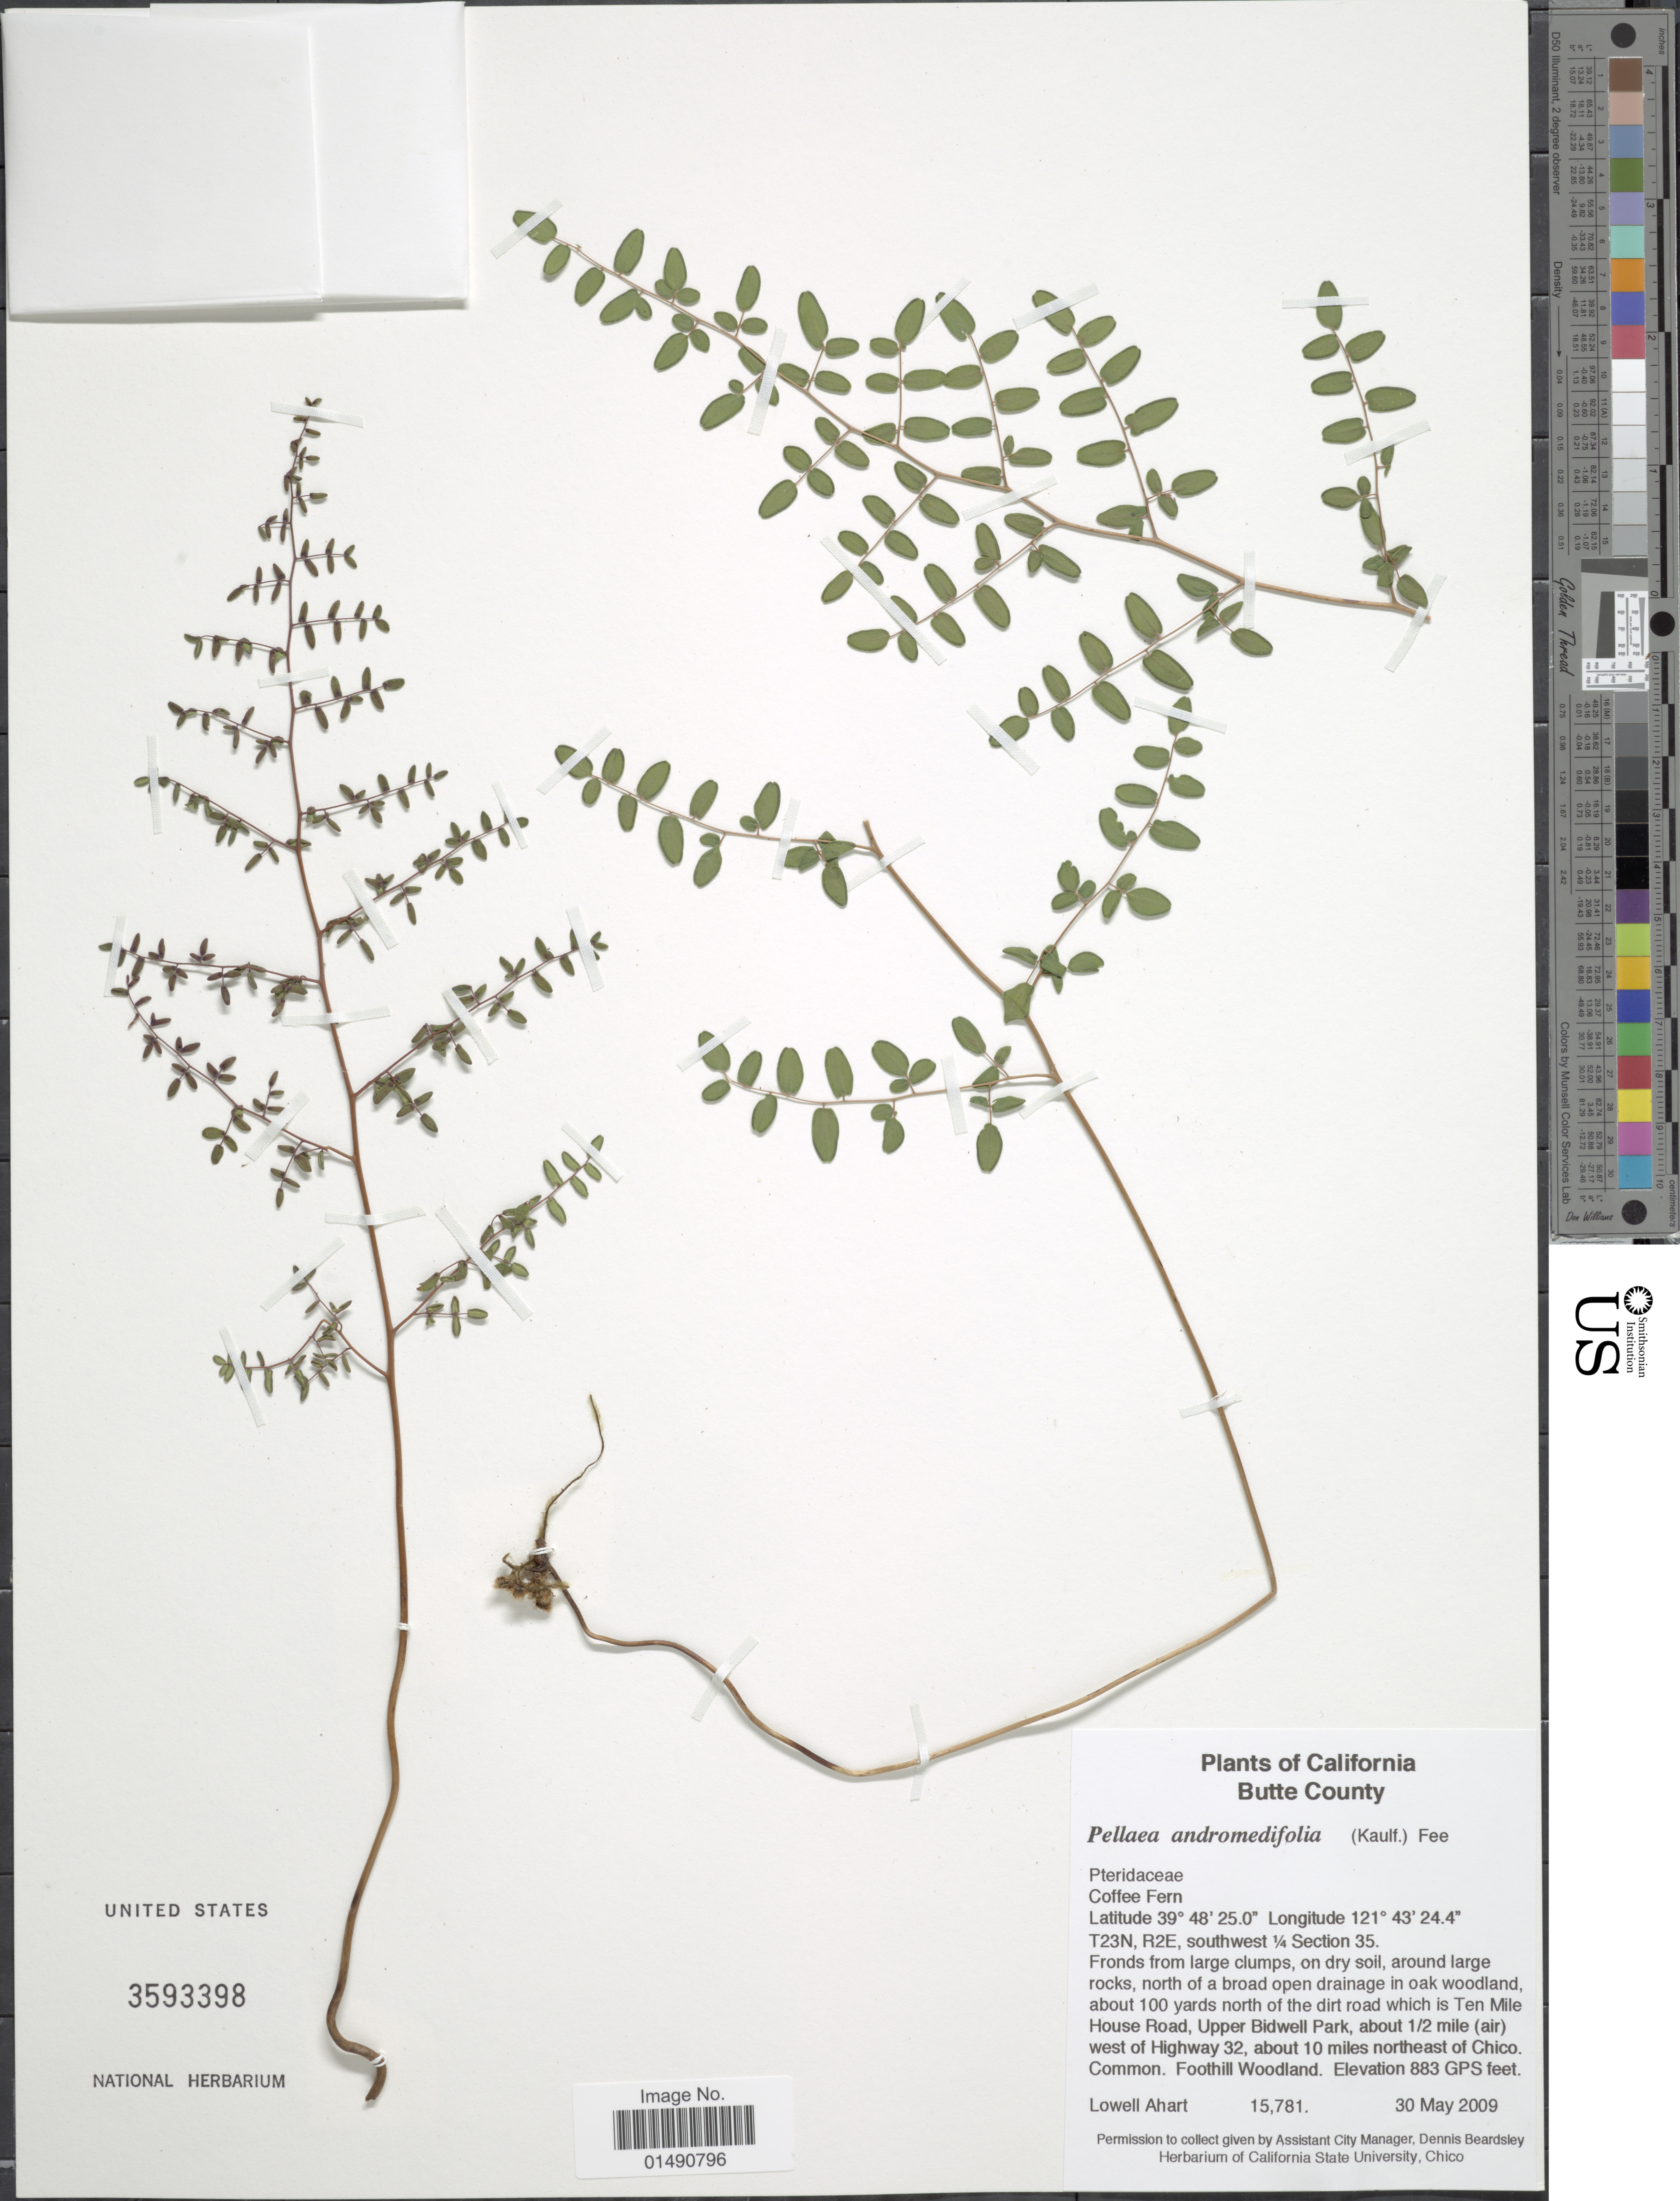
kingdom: Plantae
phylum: Tracheophyta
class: Polypodiopsida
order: Polypodiales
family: Pteridaceae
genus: Pellaea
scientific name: Pellaea andromedifolia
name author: (Kaulf.) Fée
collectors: L. Ahart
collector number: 15781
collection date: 2009-05-30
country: United States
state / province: California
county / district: Butte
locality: Butte County, T23N, R2E, southwest 1/4 section 35,north of a broad open drainage in oak woodland, about 100 yards north of the dirt road which is Ten Mile House Road, Upper Bidwell Park, about 1/2 mile(air) west of highway 32, about 10 miles northeast of Chico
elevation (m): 269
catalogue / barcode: US 3593398